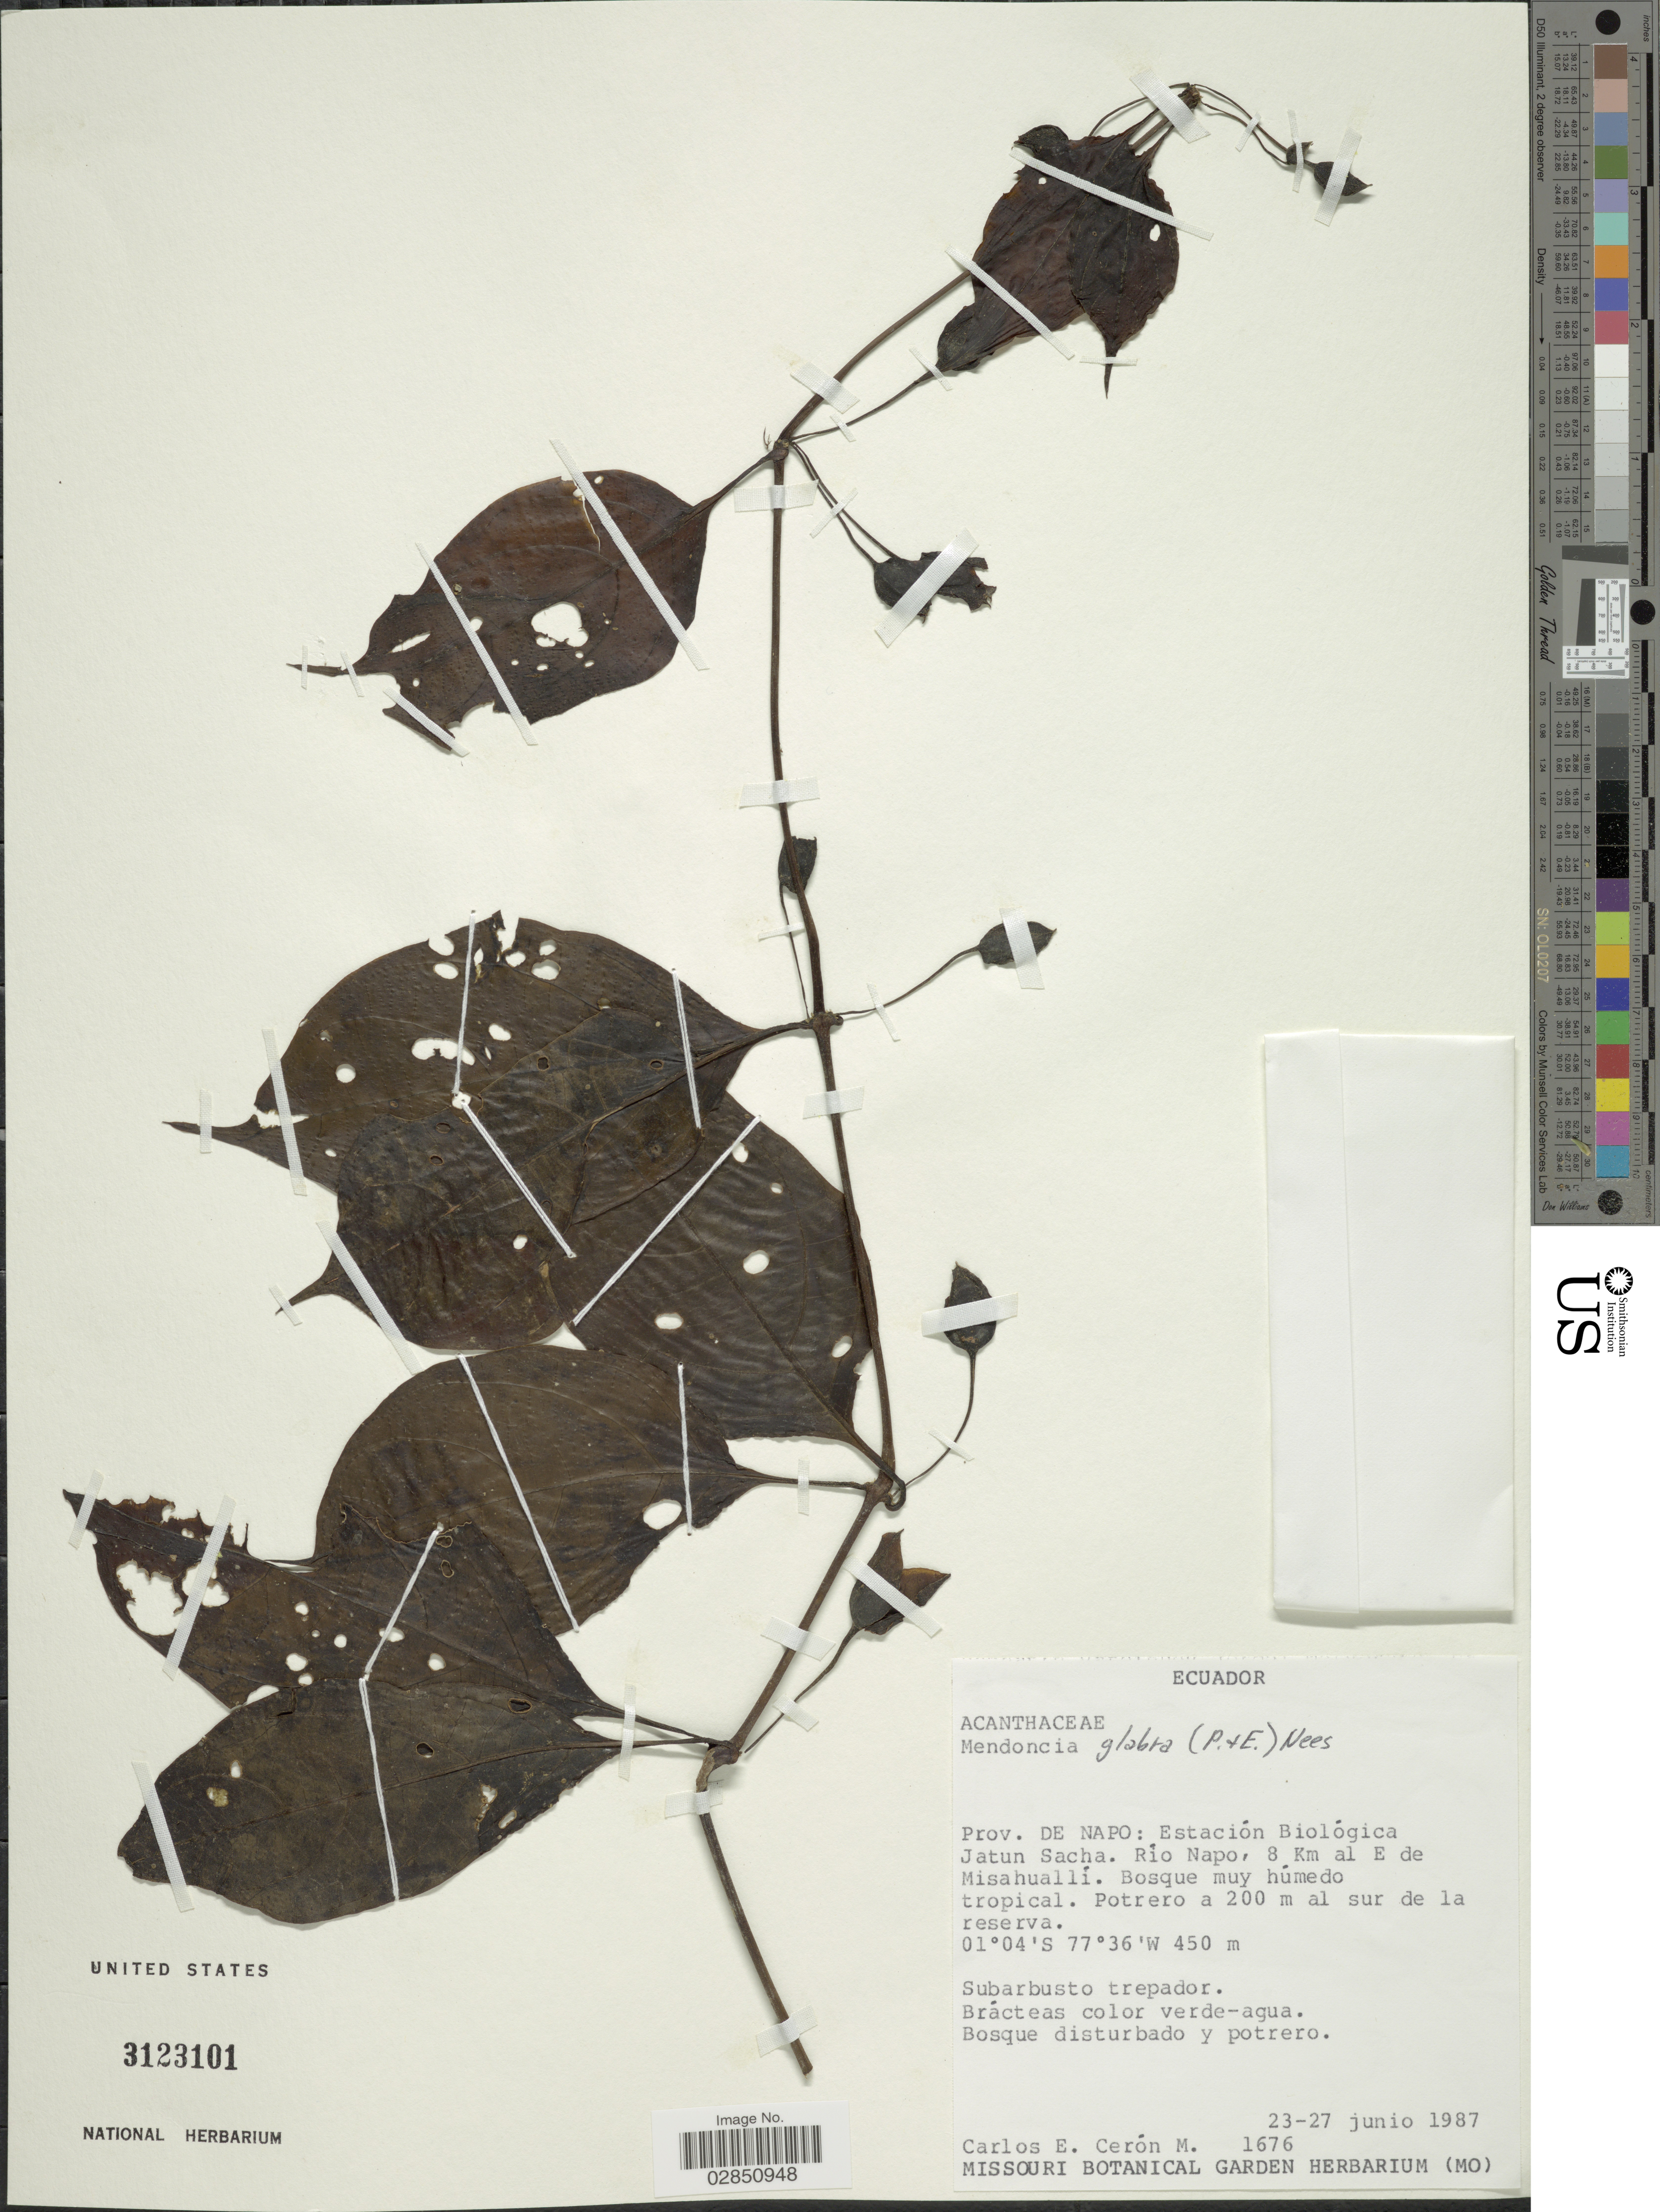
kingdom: Plantae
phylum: Tracheophyta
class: Magnoliopsida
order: Lamiales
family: Acanthaceae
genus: Mendoncia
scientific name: Mendoncia glabra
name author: (Poepp. & Endl.) Nees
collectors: C. E. Cerón M.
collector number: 1676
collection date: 1987-06-23/1987-06-27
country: Ecuador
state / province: Napo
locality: Estanción Biológica Jatun Sacha, Río Napo, 8 Km al E de Misahuallí.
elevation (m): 450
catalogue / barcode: US 3123101